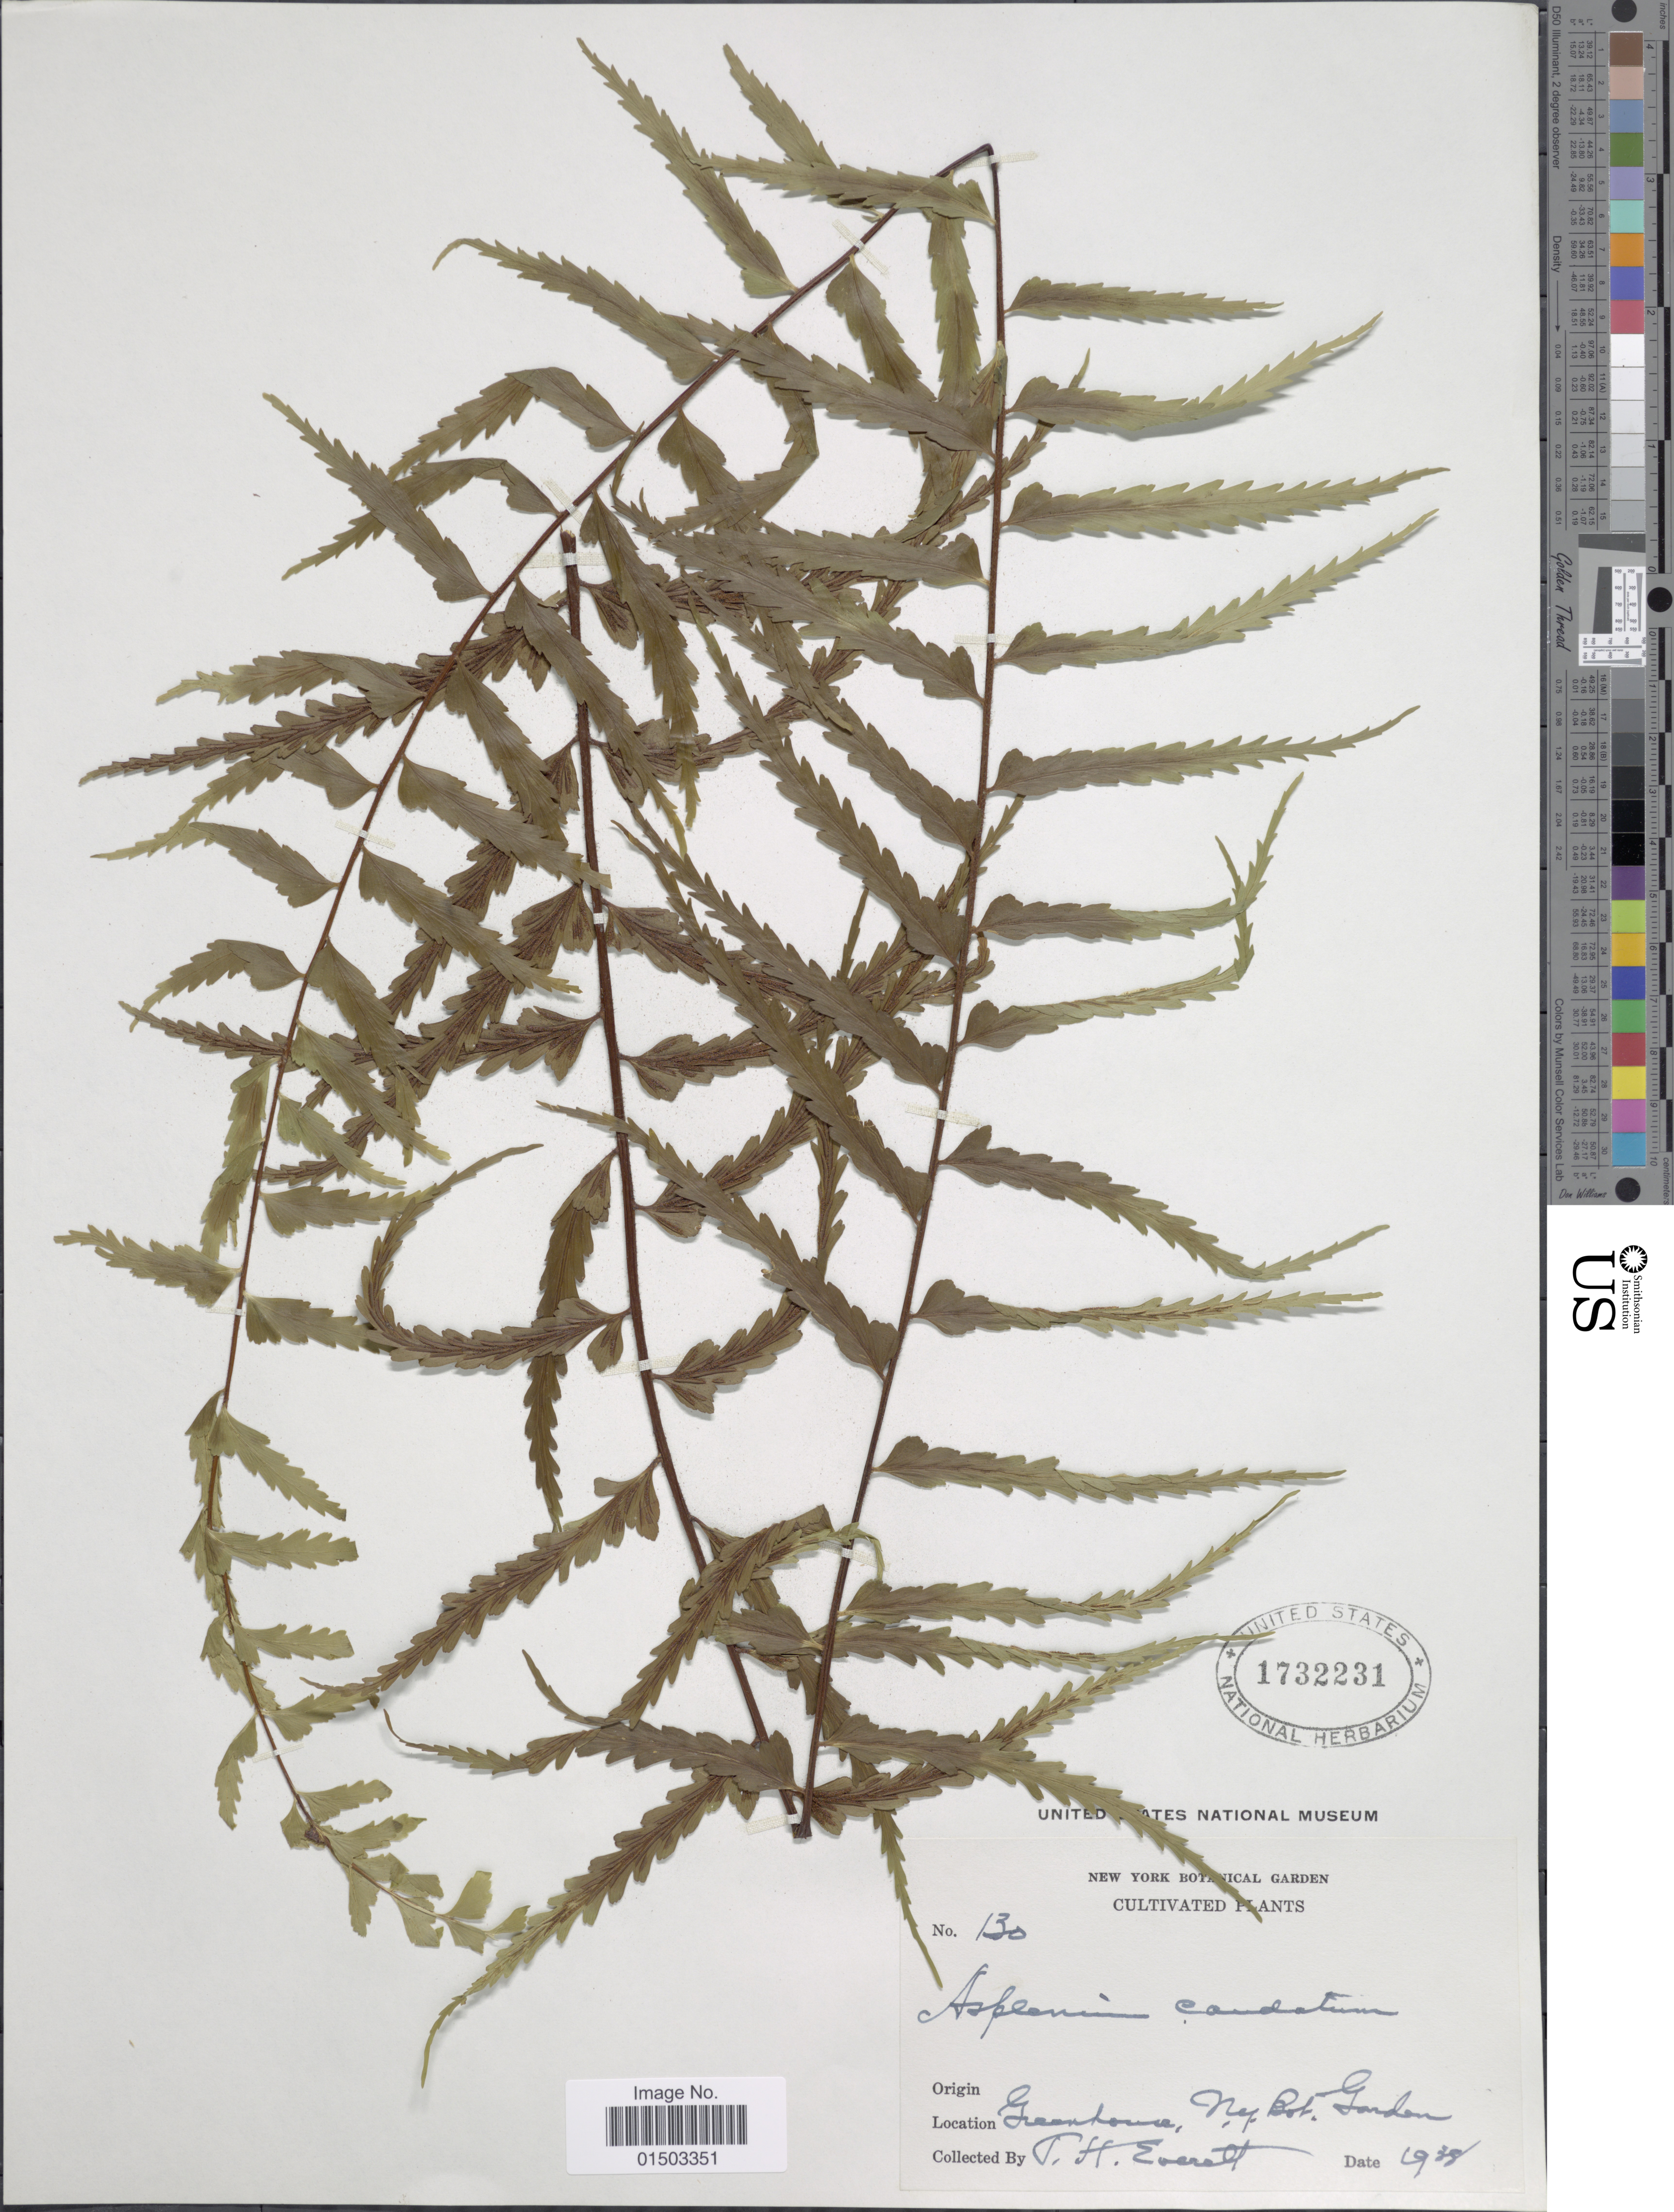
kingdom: Plantae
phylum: Tracheophyta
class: Polypodiopsida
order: Polypodiales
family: Aspleniaceae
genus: Asplenium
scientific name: Asplenium caudatum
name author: G. Forst.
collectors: T. Everett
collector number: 130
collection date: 1935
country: United States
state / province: New York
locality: Cultivated, Greenhouse, NY. Bot. Garden.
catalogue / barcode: US 1732231